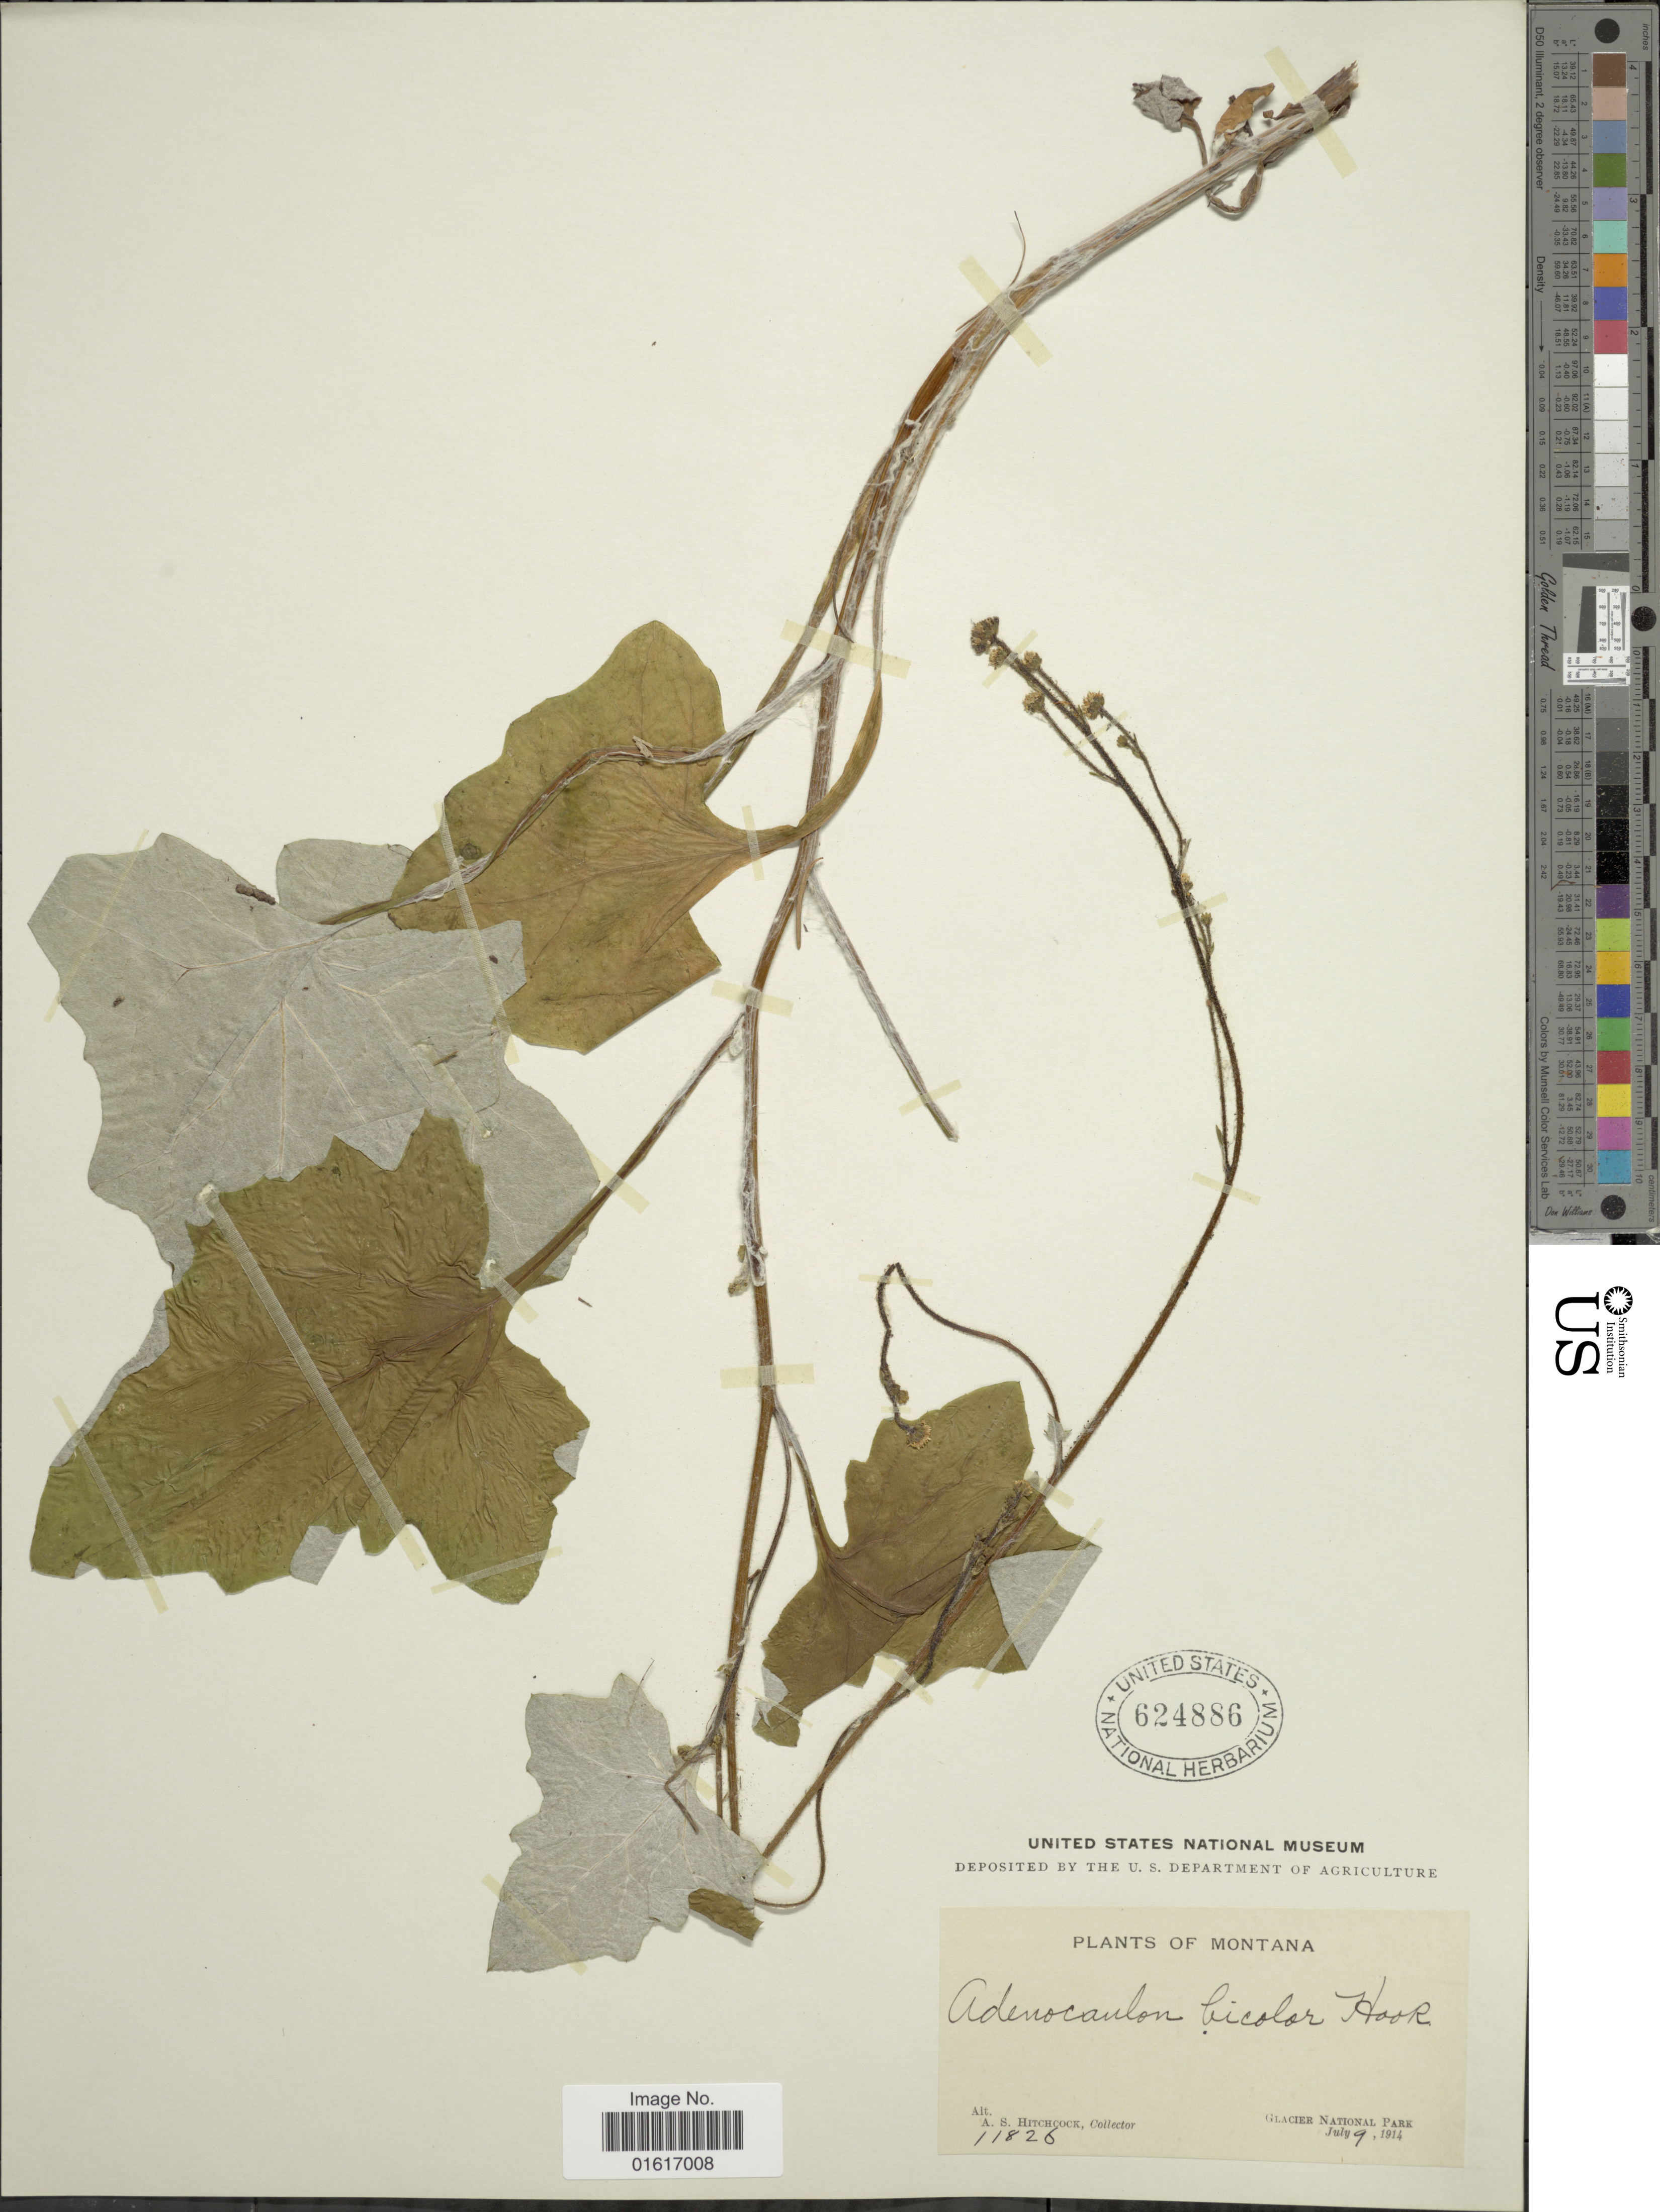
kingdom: Plantae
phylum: Tracheophyta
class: Magnoliopsida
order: Asterales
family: Asteraceae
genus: Adenocaulon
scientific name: Adenocaulon bicolor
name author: Hook.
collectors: A. S. Hitchcock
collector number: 11826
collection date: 1914-07-09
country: United States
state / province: Montana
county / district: Flathead / Glacier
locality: Glacier National Park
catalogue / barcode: US 624886